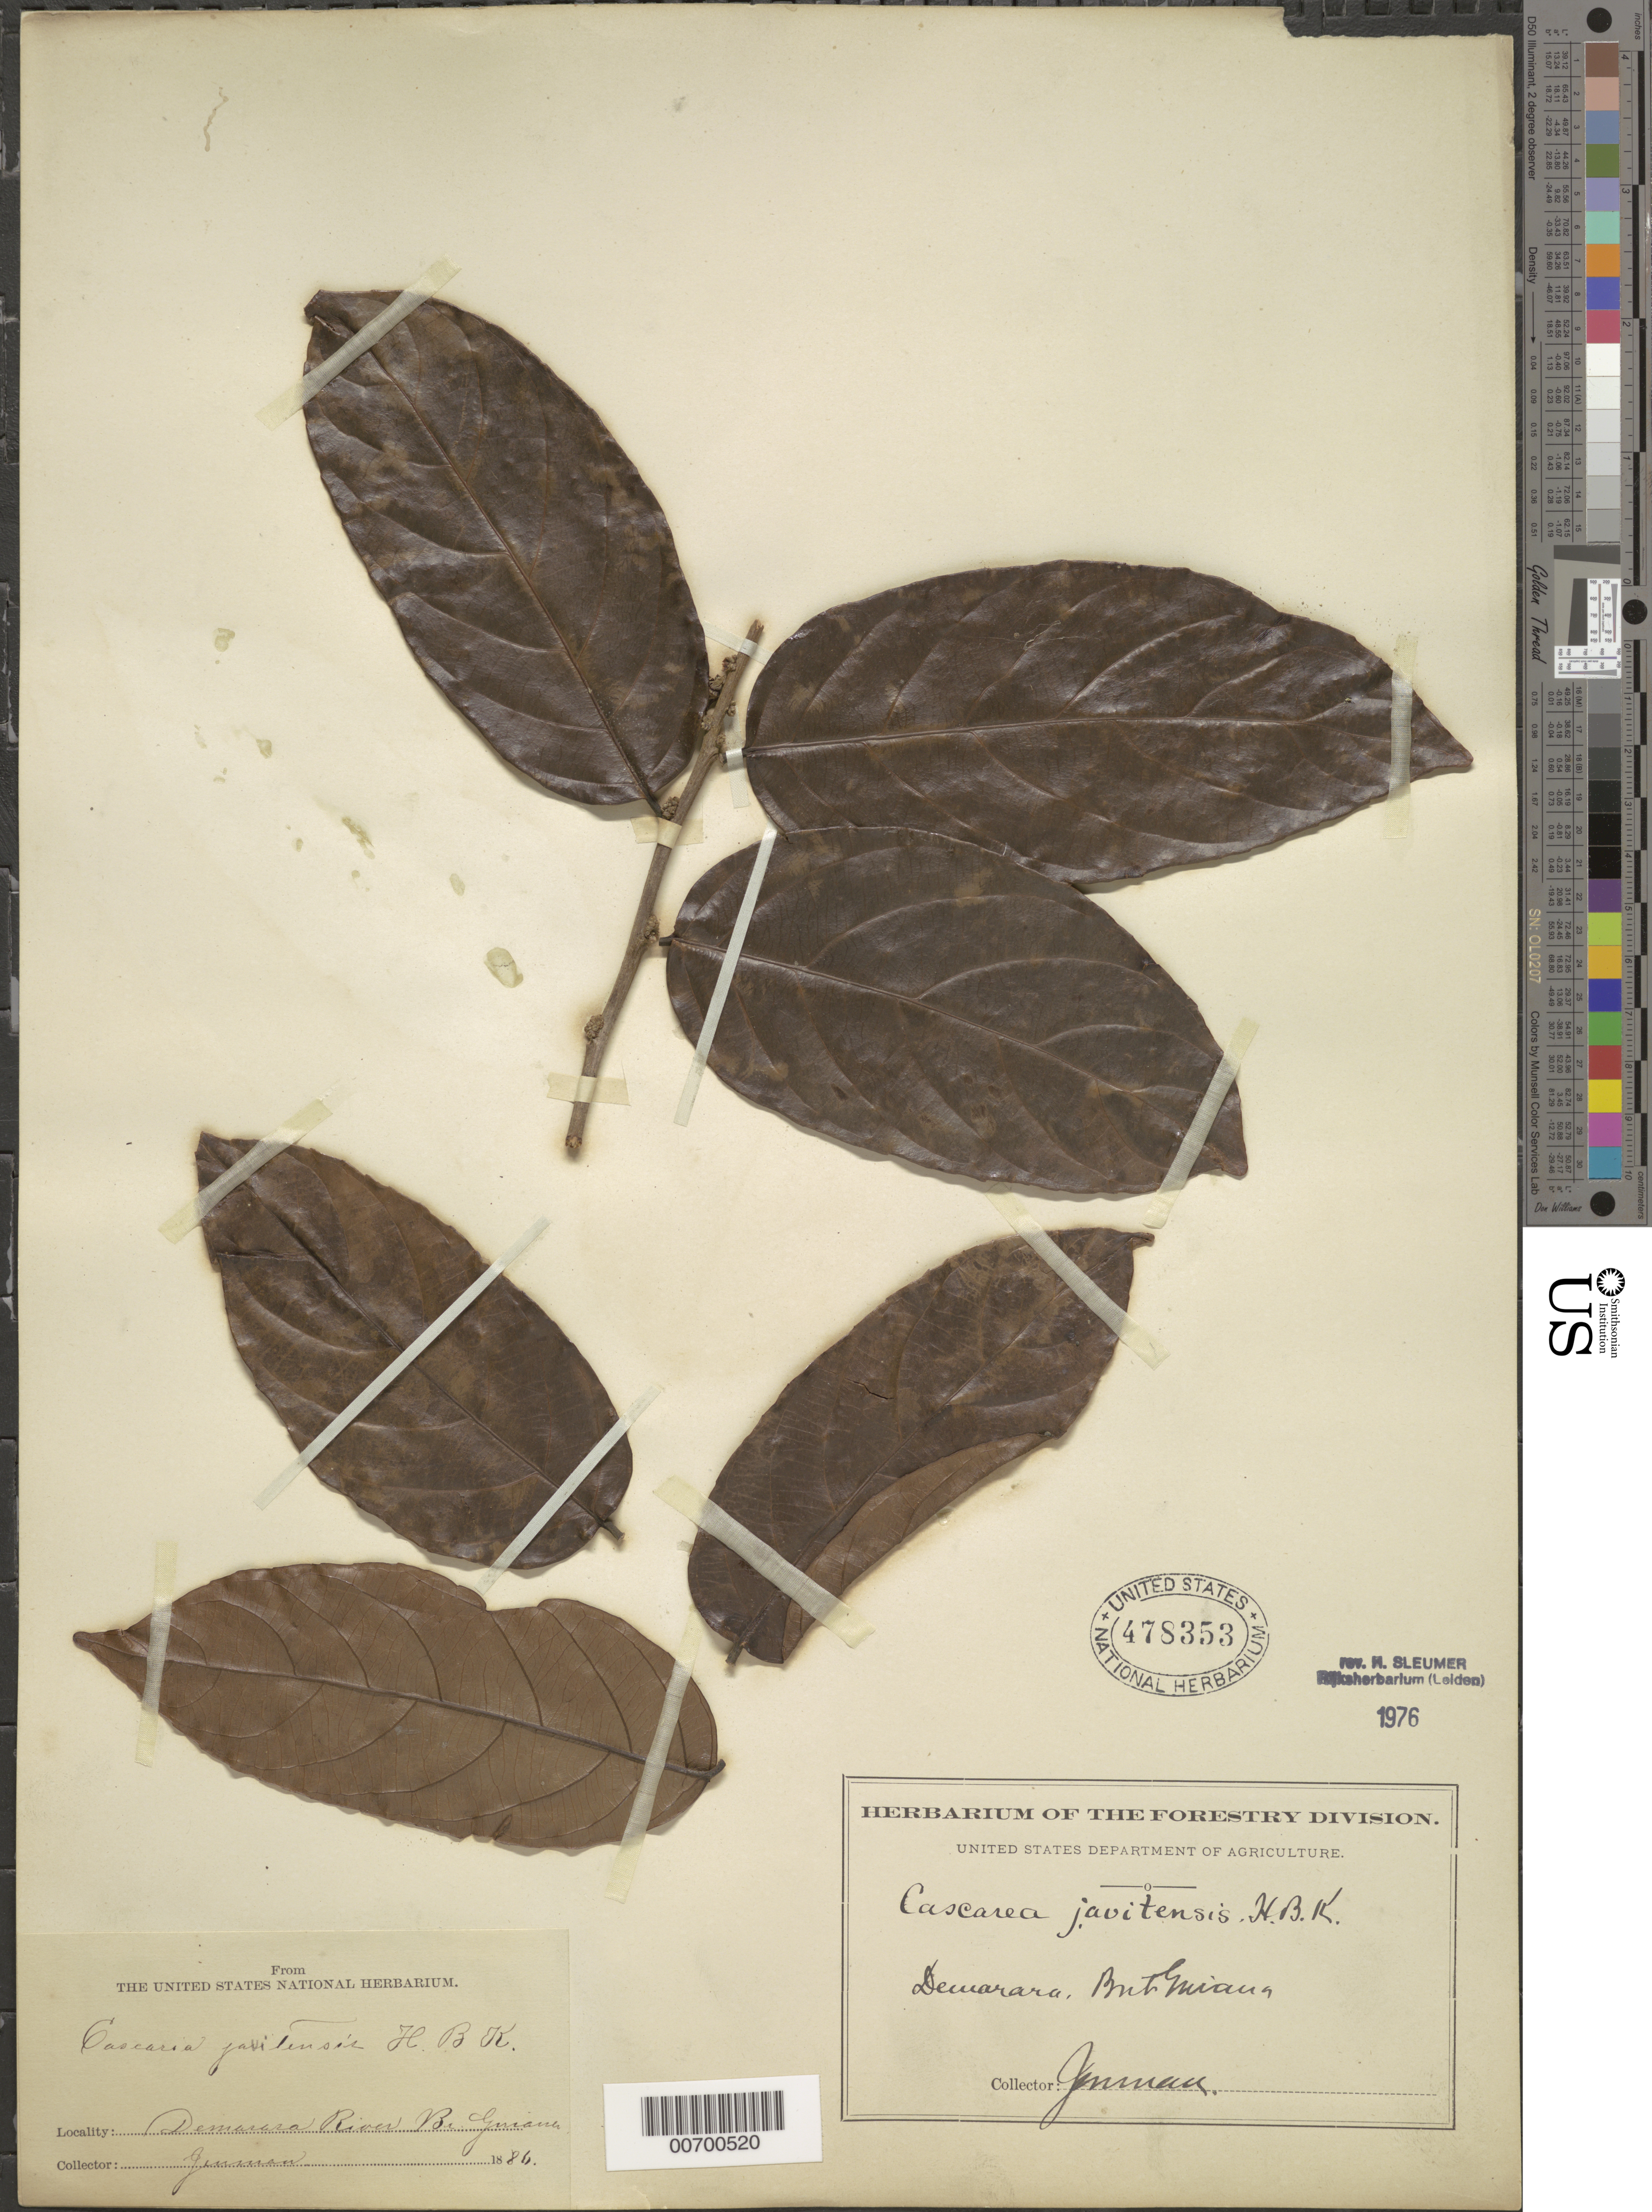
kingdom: Plantae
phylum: Tracheophyta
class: Magnoliopsida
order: Malpighiales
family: Salicaceae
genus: Piparea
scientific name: Piparea multiflora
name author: C.F. Gaertn.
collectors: G. S. Jenman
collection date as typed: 1886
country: Guyana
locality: Demerara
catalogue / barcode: US 478353